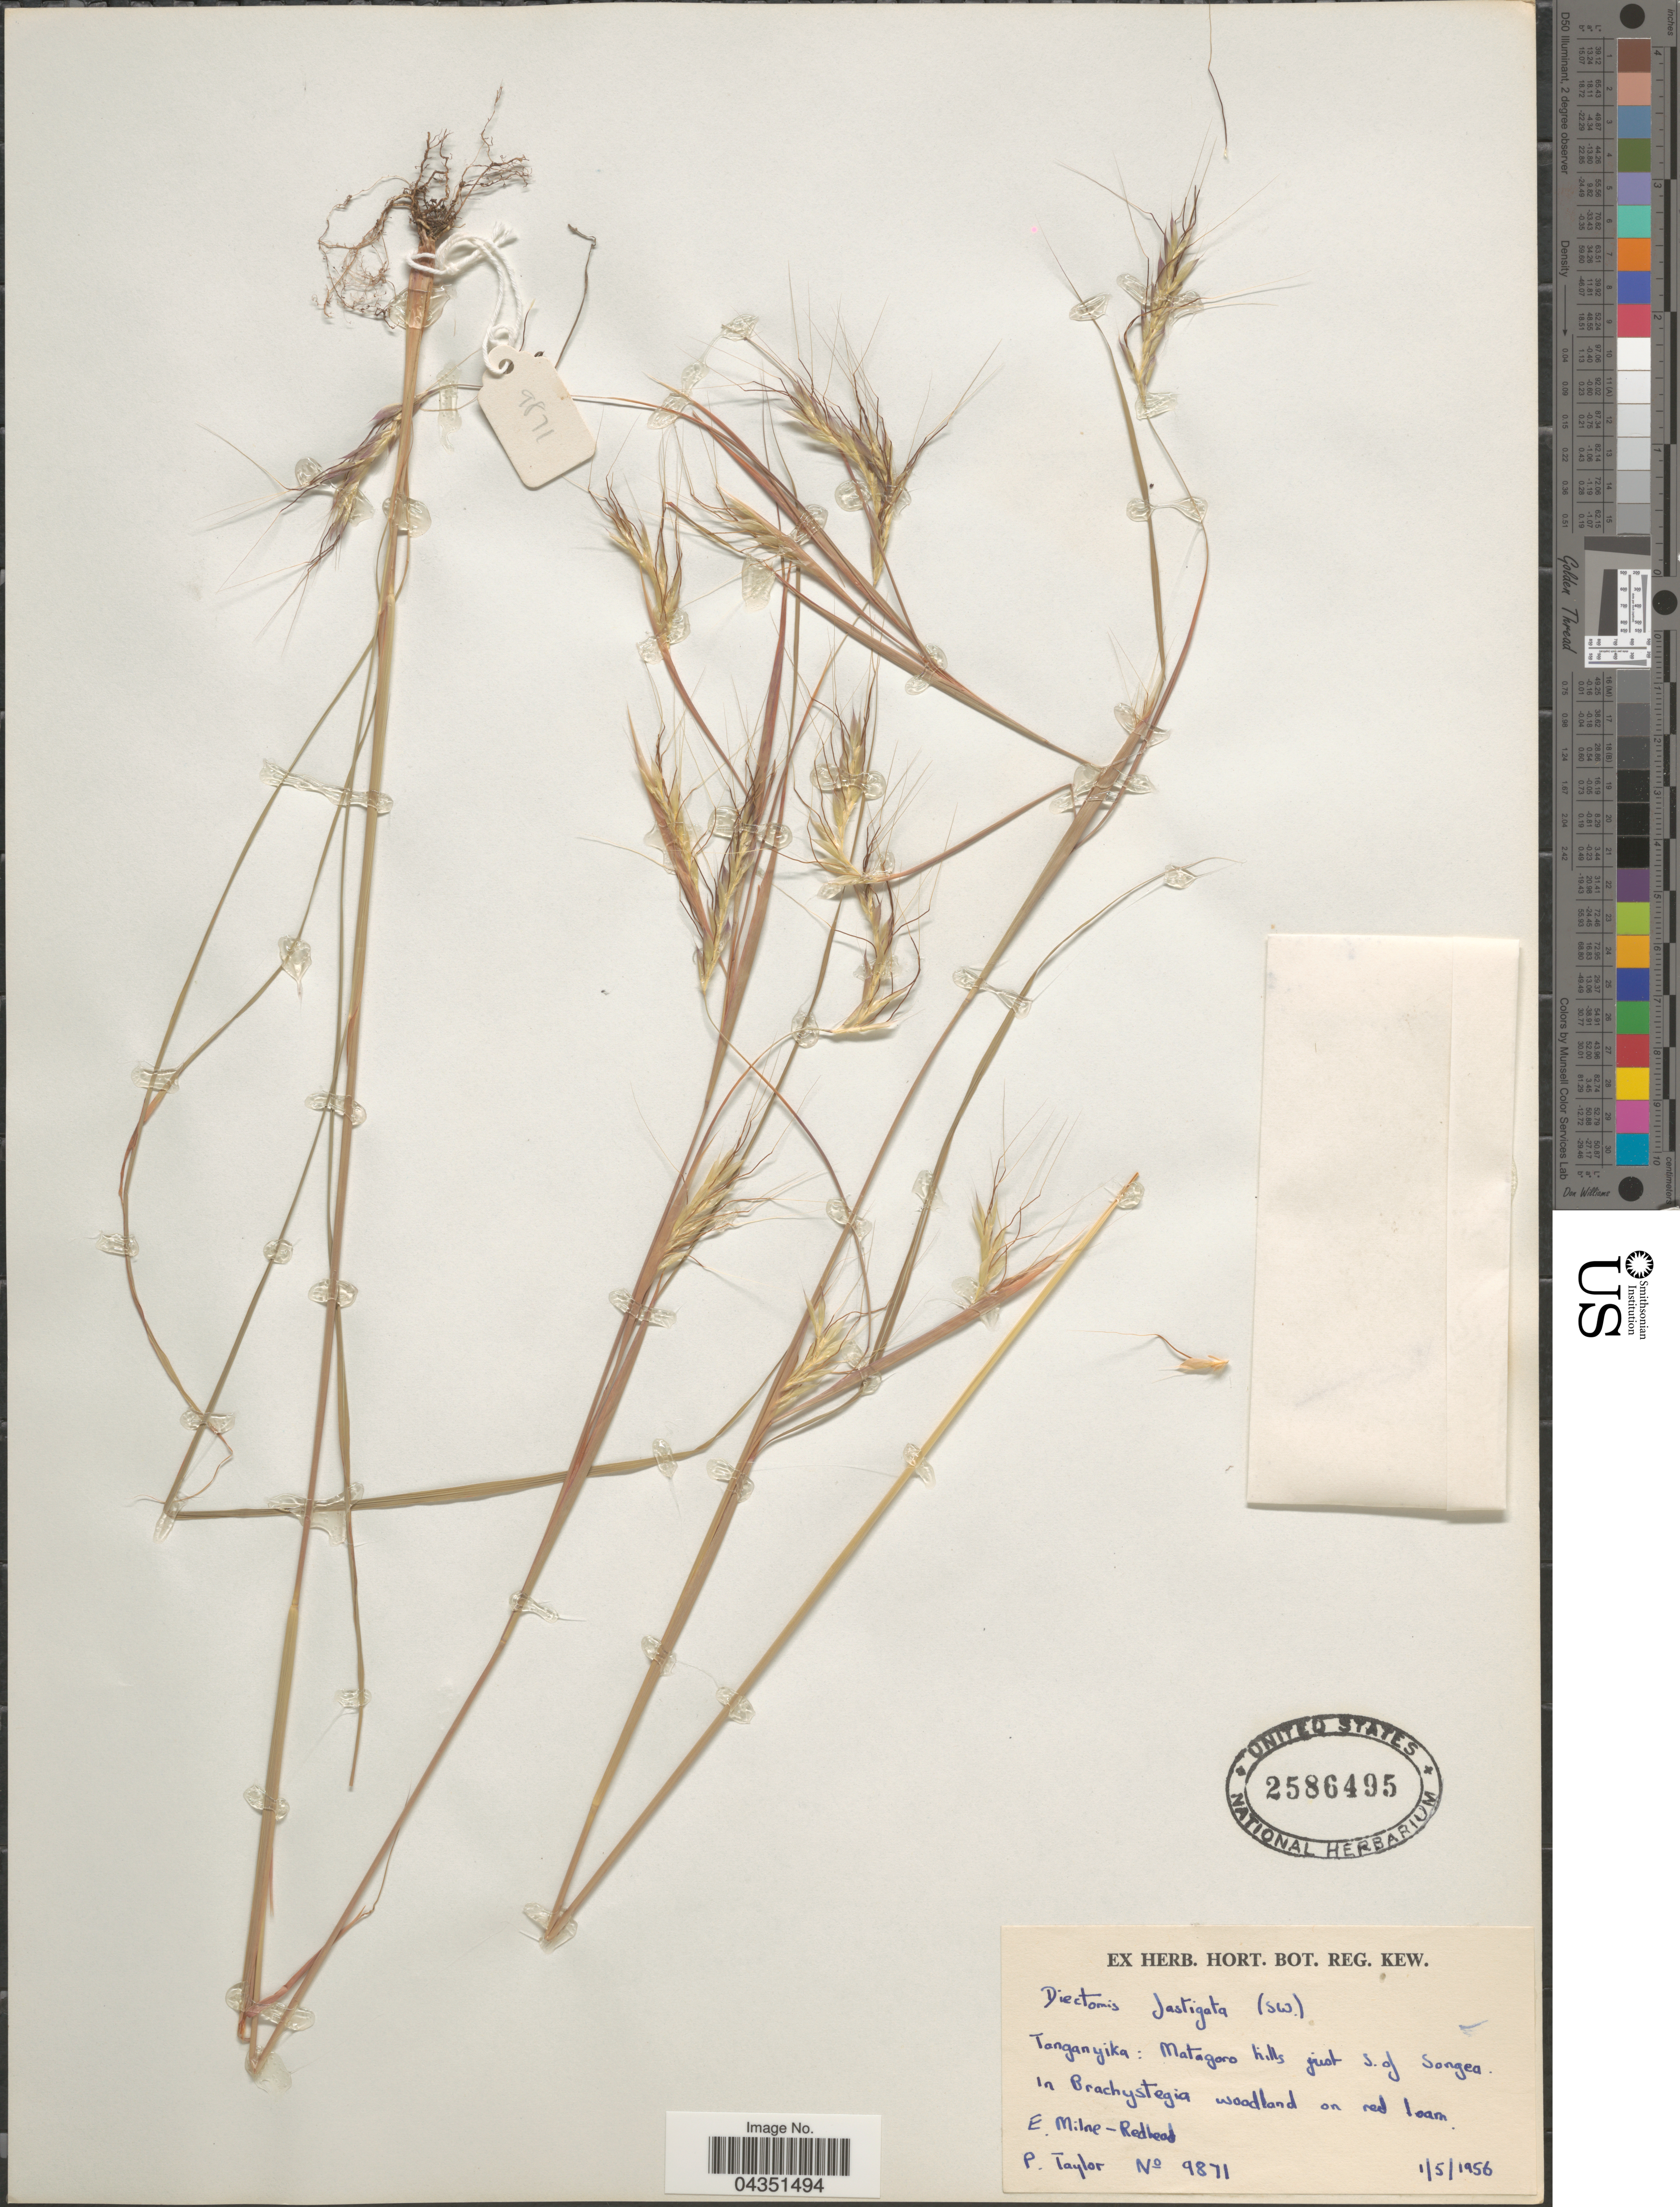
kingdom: Plantae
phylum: Tracheophyta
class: Liliopsida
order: Poales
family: Poaceae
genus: Diectomis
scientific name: Diectomis fastigiata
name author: (Sw.) P. Beauv.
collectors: E. W. Milne-Redhead & P. Taylor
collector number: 9871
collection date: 1956-05-01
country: Tanzania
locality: Tanganyika: Matagoro hills just S. of Songea.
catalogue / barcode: US 2586495